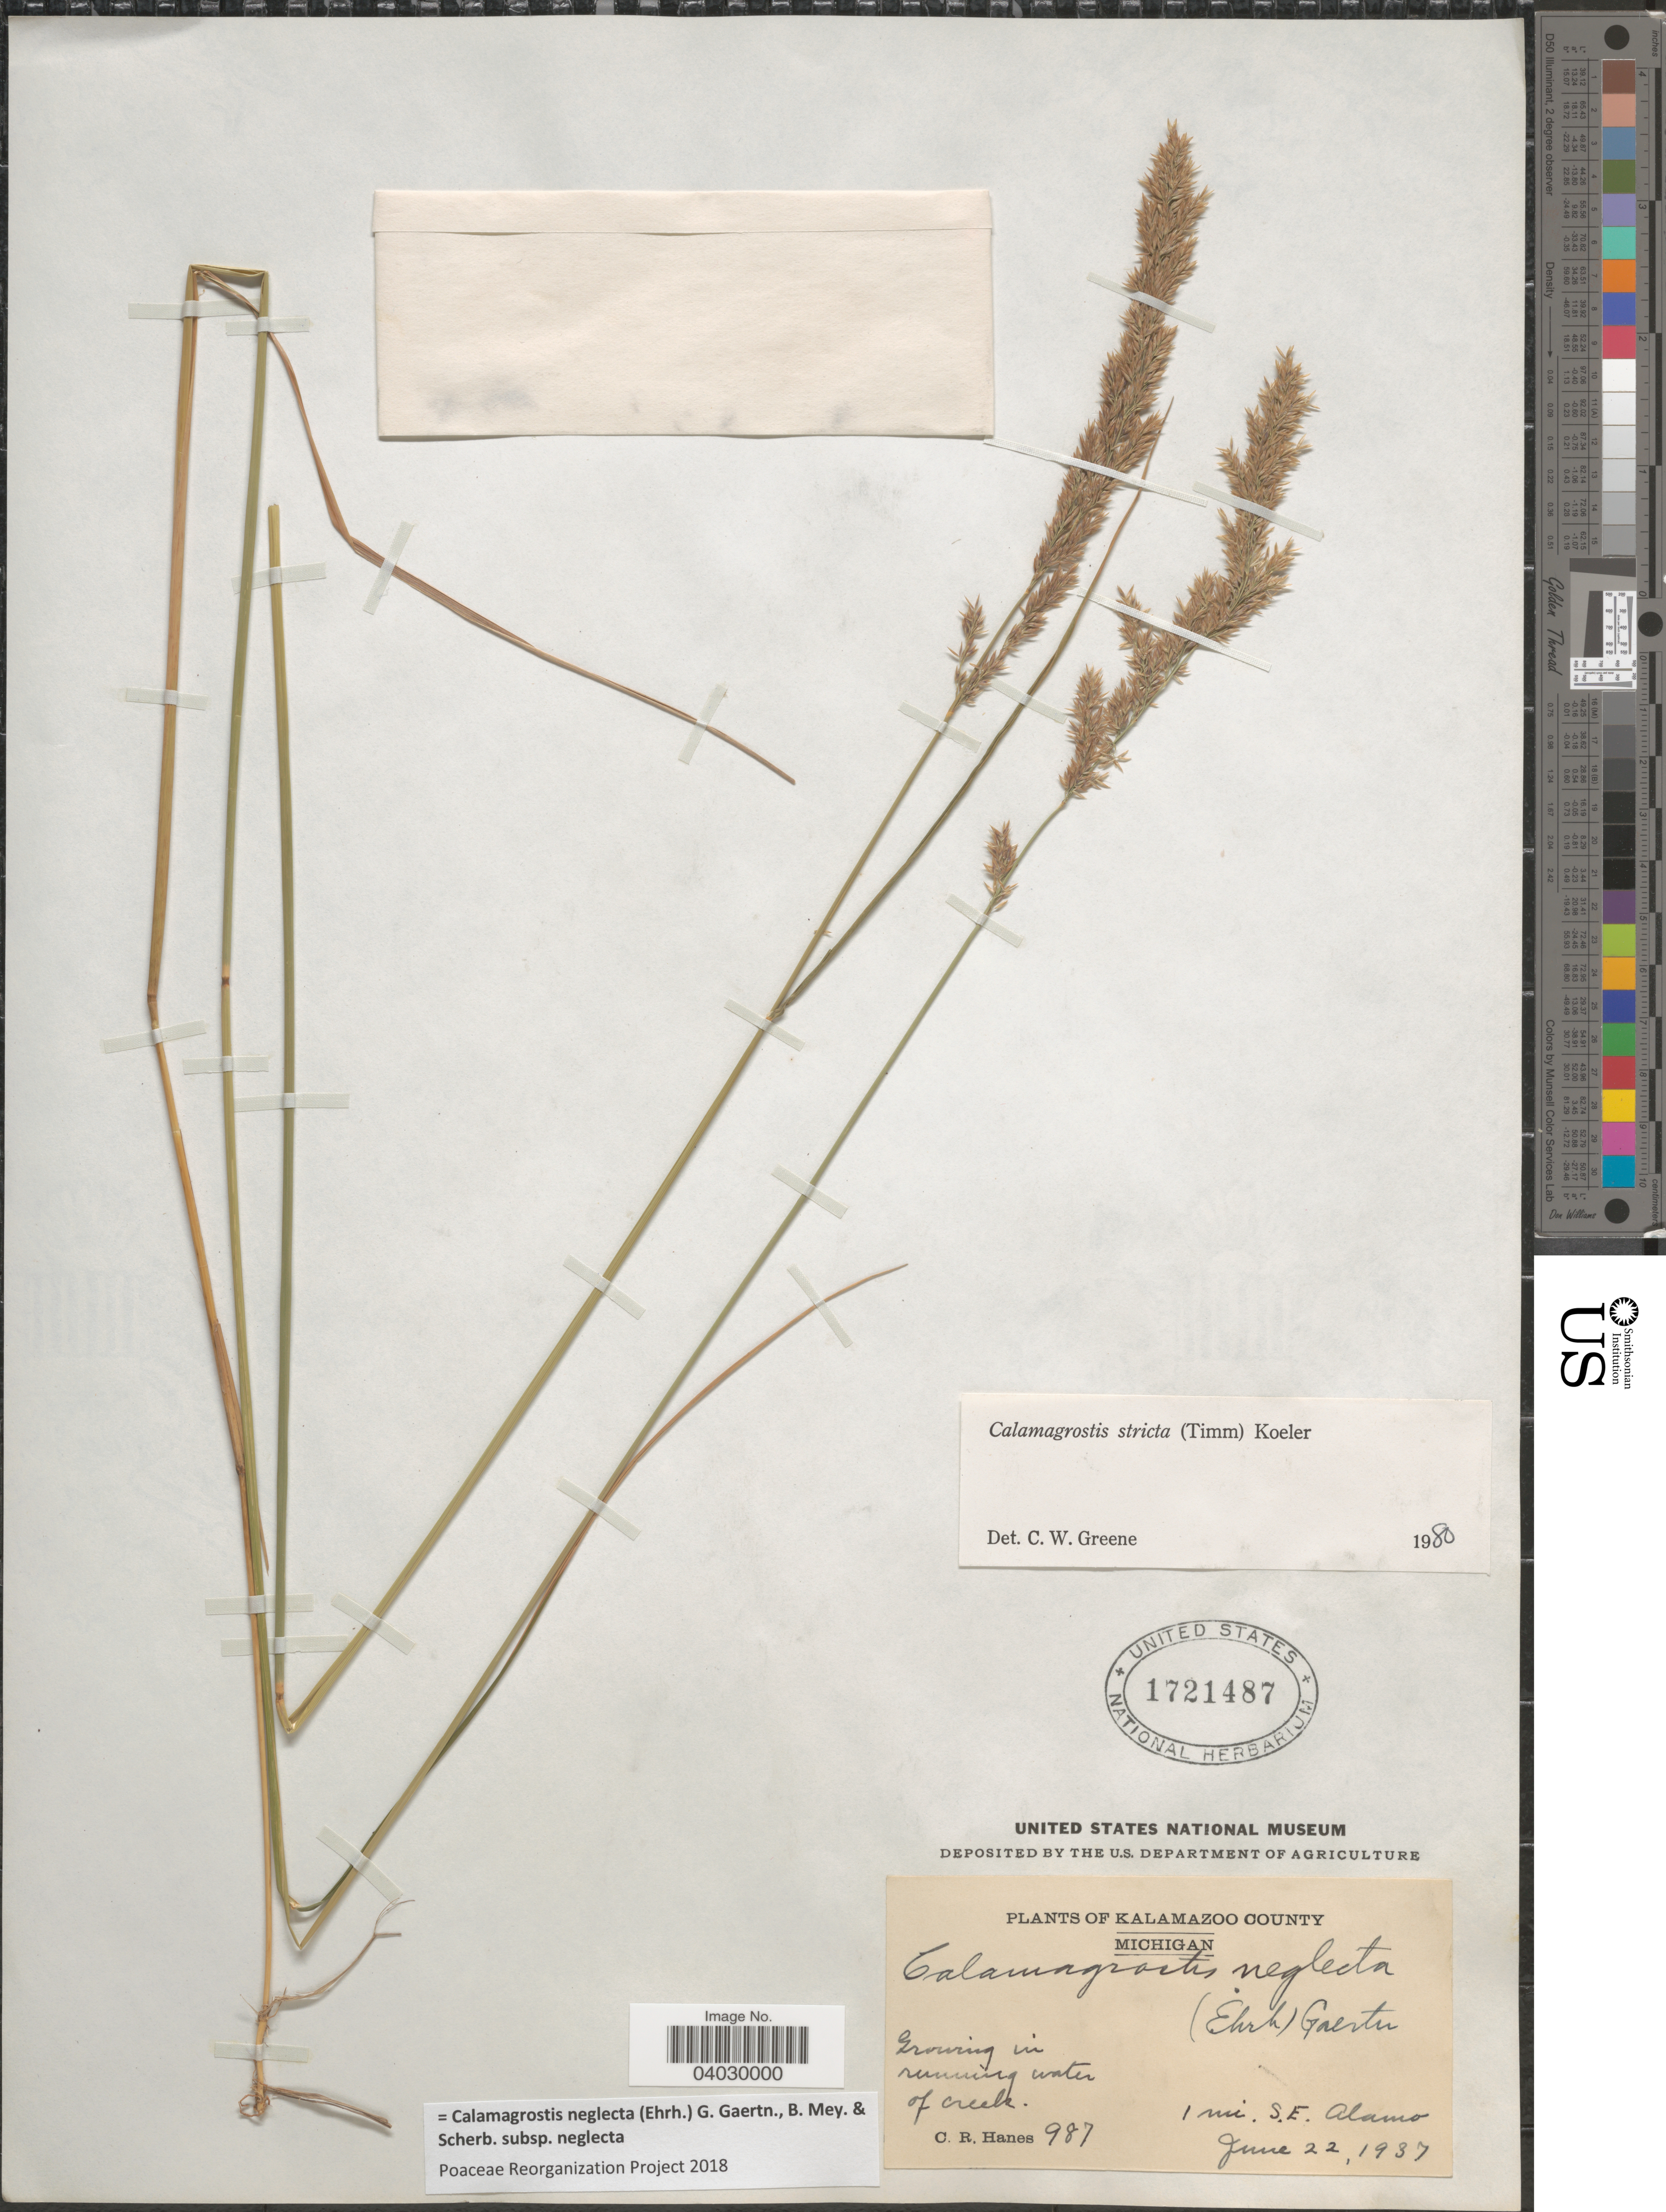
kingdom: Plantae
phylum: Tracheophyta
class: Liliopsida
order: Poales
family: Poaceae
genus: Calamagrostis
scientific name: Calamagrostis neglecta subsp. neglecta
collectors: C. Hanes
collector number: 987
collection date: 1937-06-22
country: United States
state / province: Michigan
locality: Kalamazoo County. 1 mi. S.E. Alamo.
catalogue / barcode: US 1721487